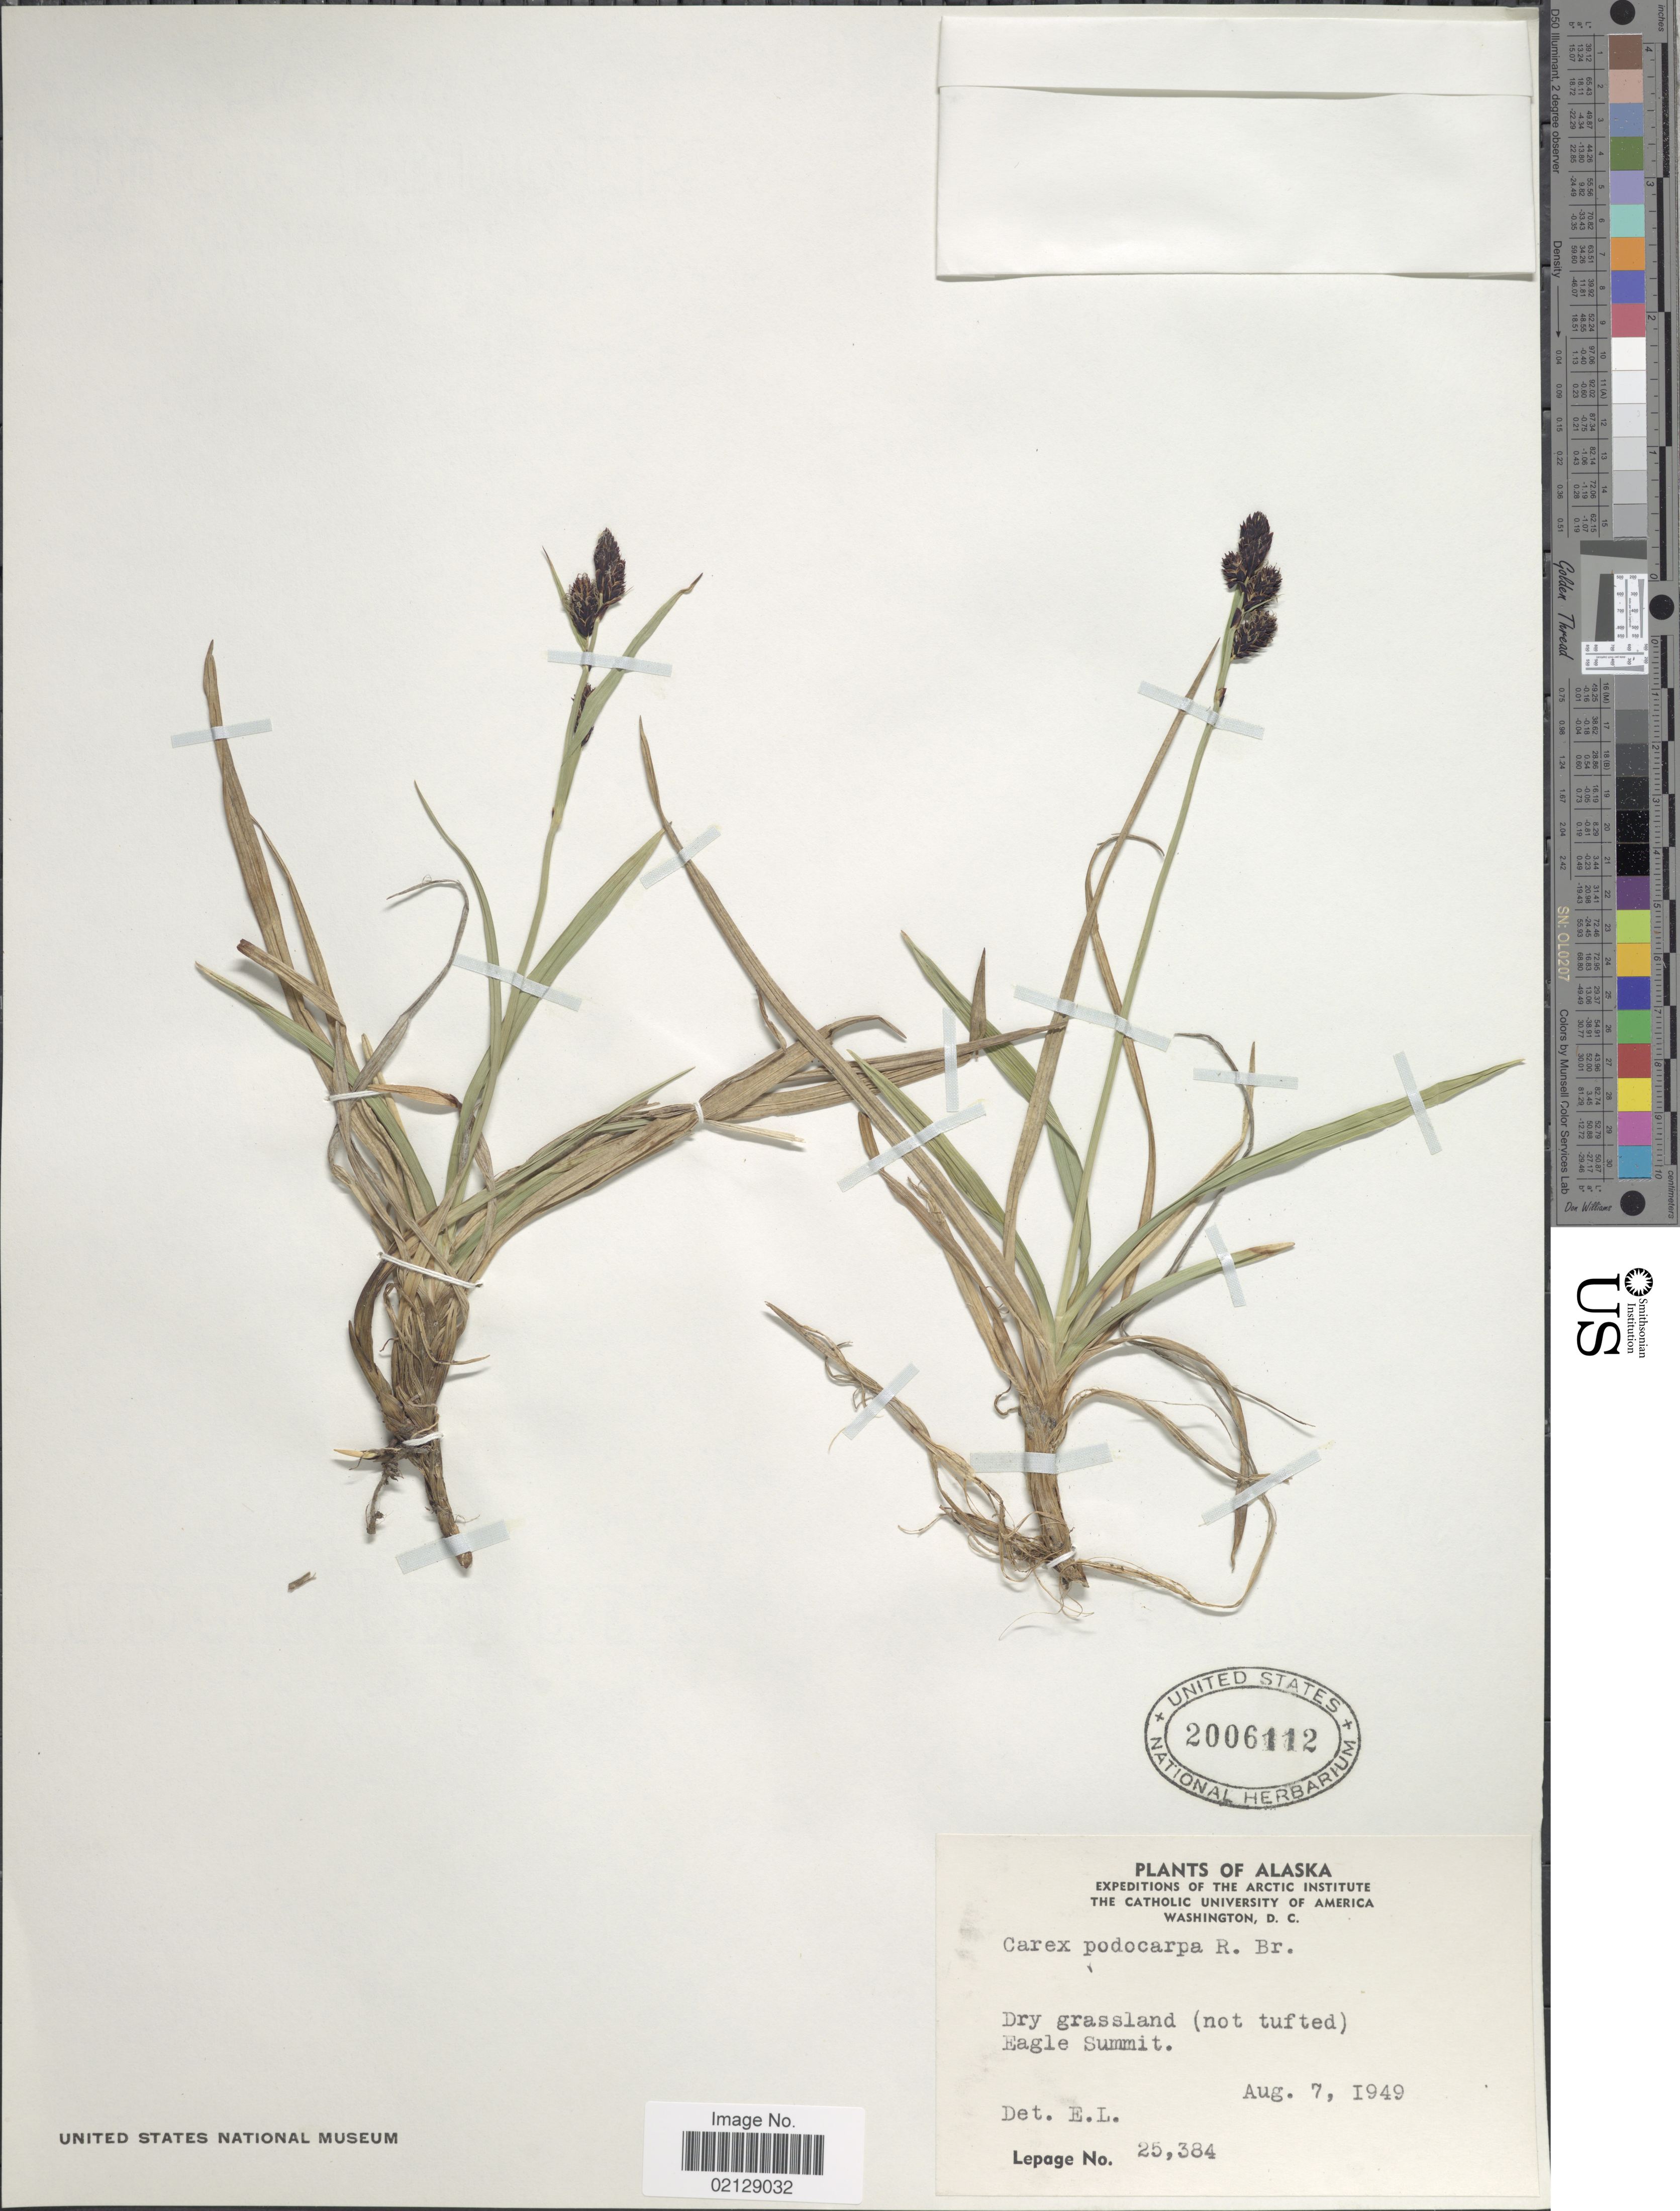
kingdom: Plantae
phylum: Tracheophyta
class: Liliopsida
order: Poales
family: Cyperaceae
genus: Carex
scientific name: Carex saxatilis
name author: L.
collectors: -. LePage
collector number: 25384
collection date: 1949-08-07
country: United States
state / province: Alaska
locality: Dry grassland (not tufted) Eagle Summit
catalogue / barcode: US 2006112